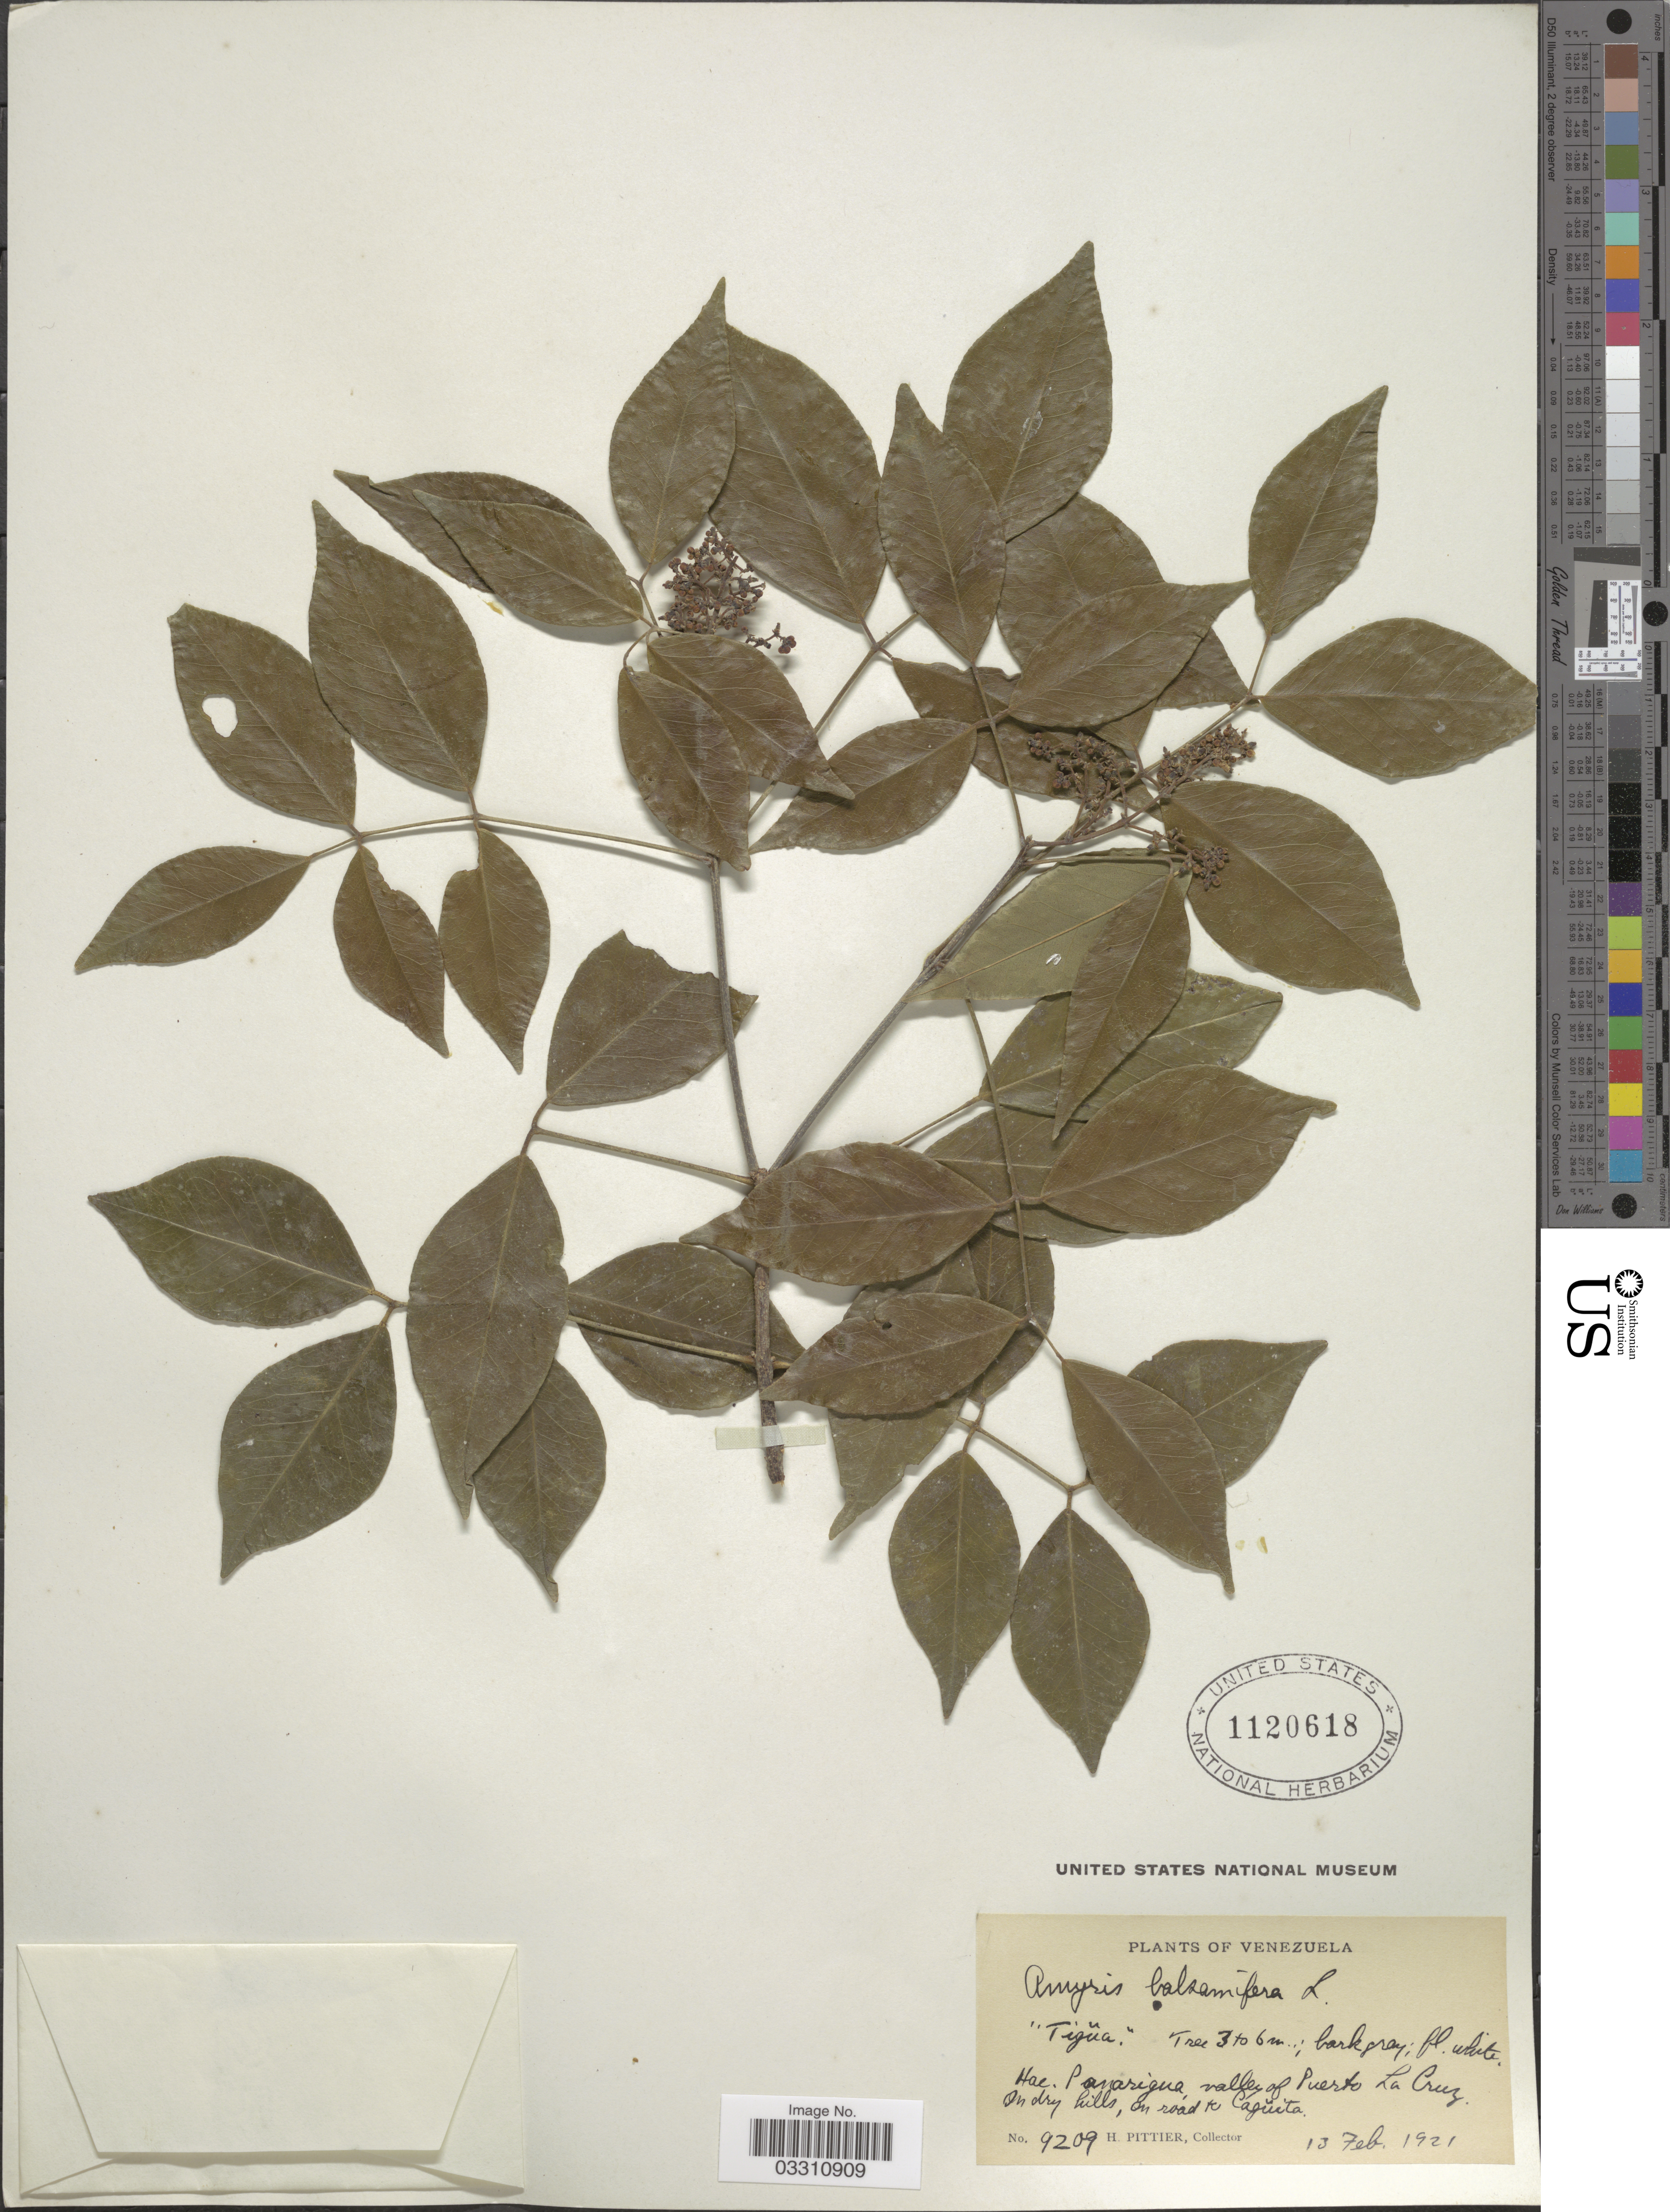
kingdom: Plantae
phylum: Tracheophyta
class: Magnoliopsida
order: Sapindales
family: Rutaceae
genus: Amyris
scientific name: Amyris balsamifera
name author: L.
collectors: H. F. Pittier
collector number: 9209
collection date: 1921-02-13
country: Venezuela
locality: Hac. Panarigua [Hacienda Panarigua], valley of Puerto La Cruz, On dry hills, on road to Cagŭita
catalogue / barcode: US 1120618